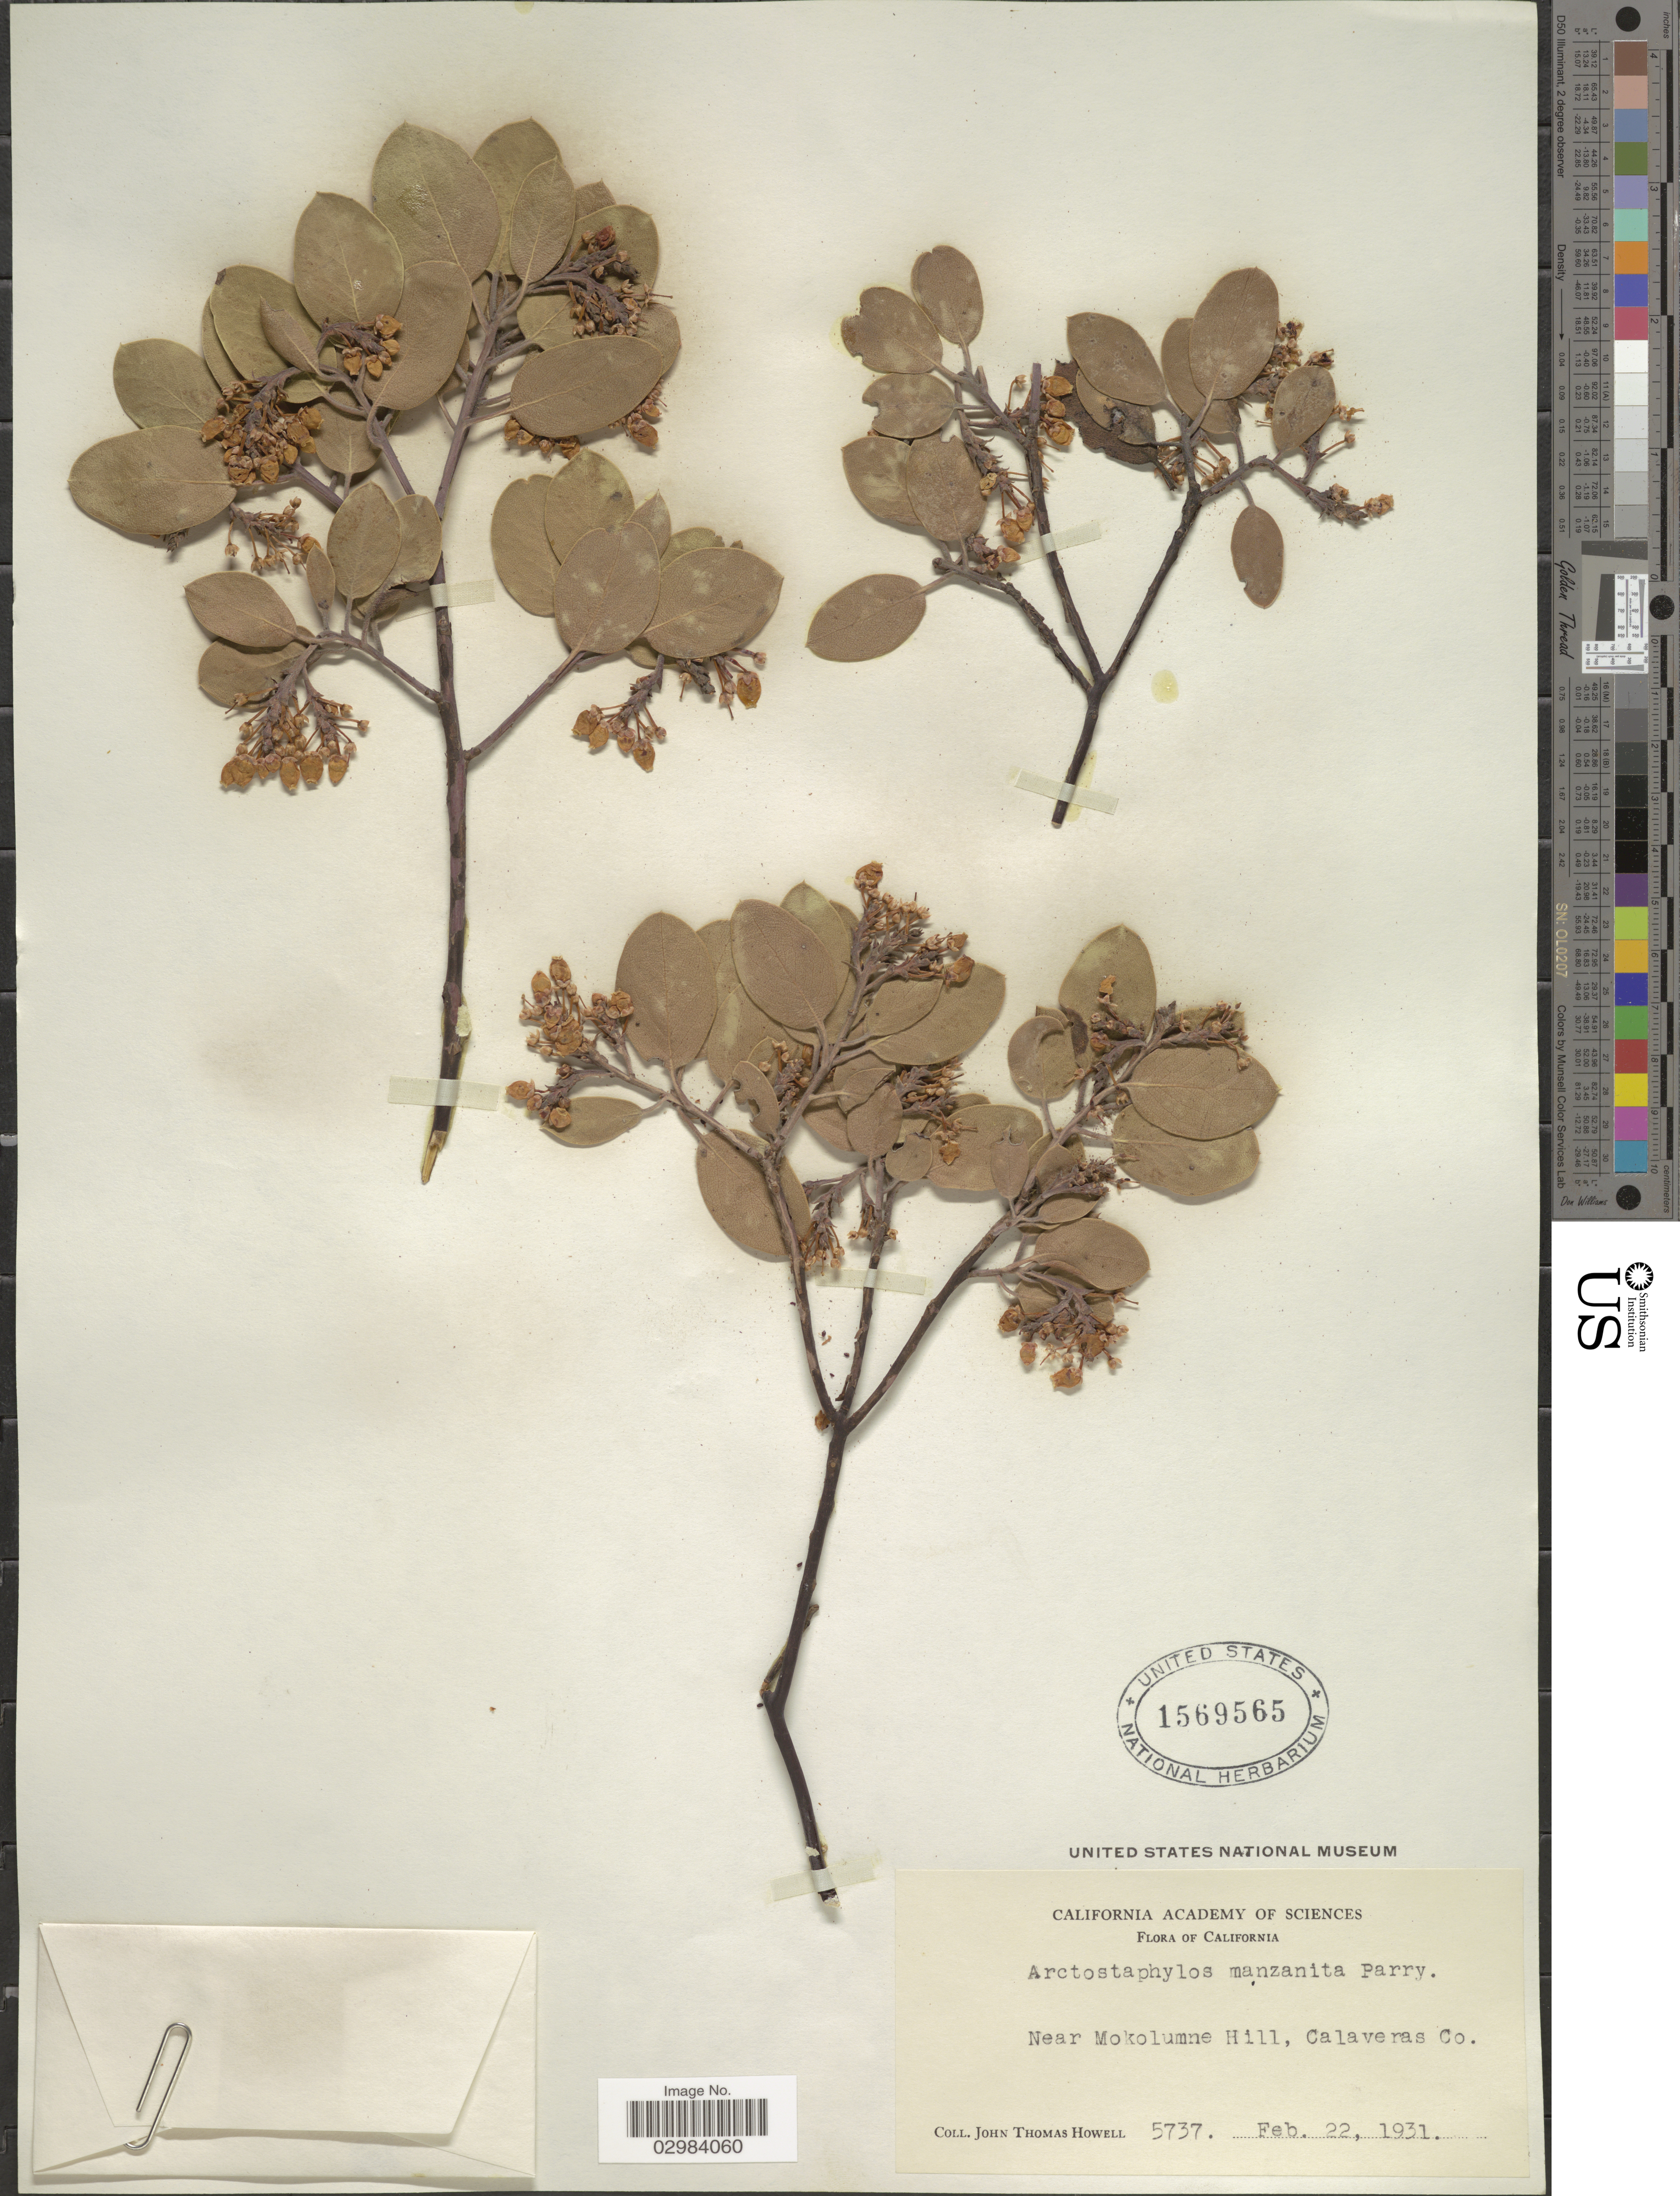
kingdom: Plantae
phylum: Tracheophyta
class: Magnoliopsida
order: Ericales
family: Ericaceae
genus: Arctostaphylos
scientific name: Arctostaphylos manzanita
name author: Parry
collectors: J. T. Howell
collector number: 5737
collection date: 1931-02-22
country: United States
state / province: California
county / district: Calaveras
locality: Near Mokolumne Hill, Calaveras Co.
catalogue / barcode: US 1569565